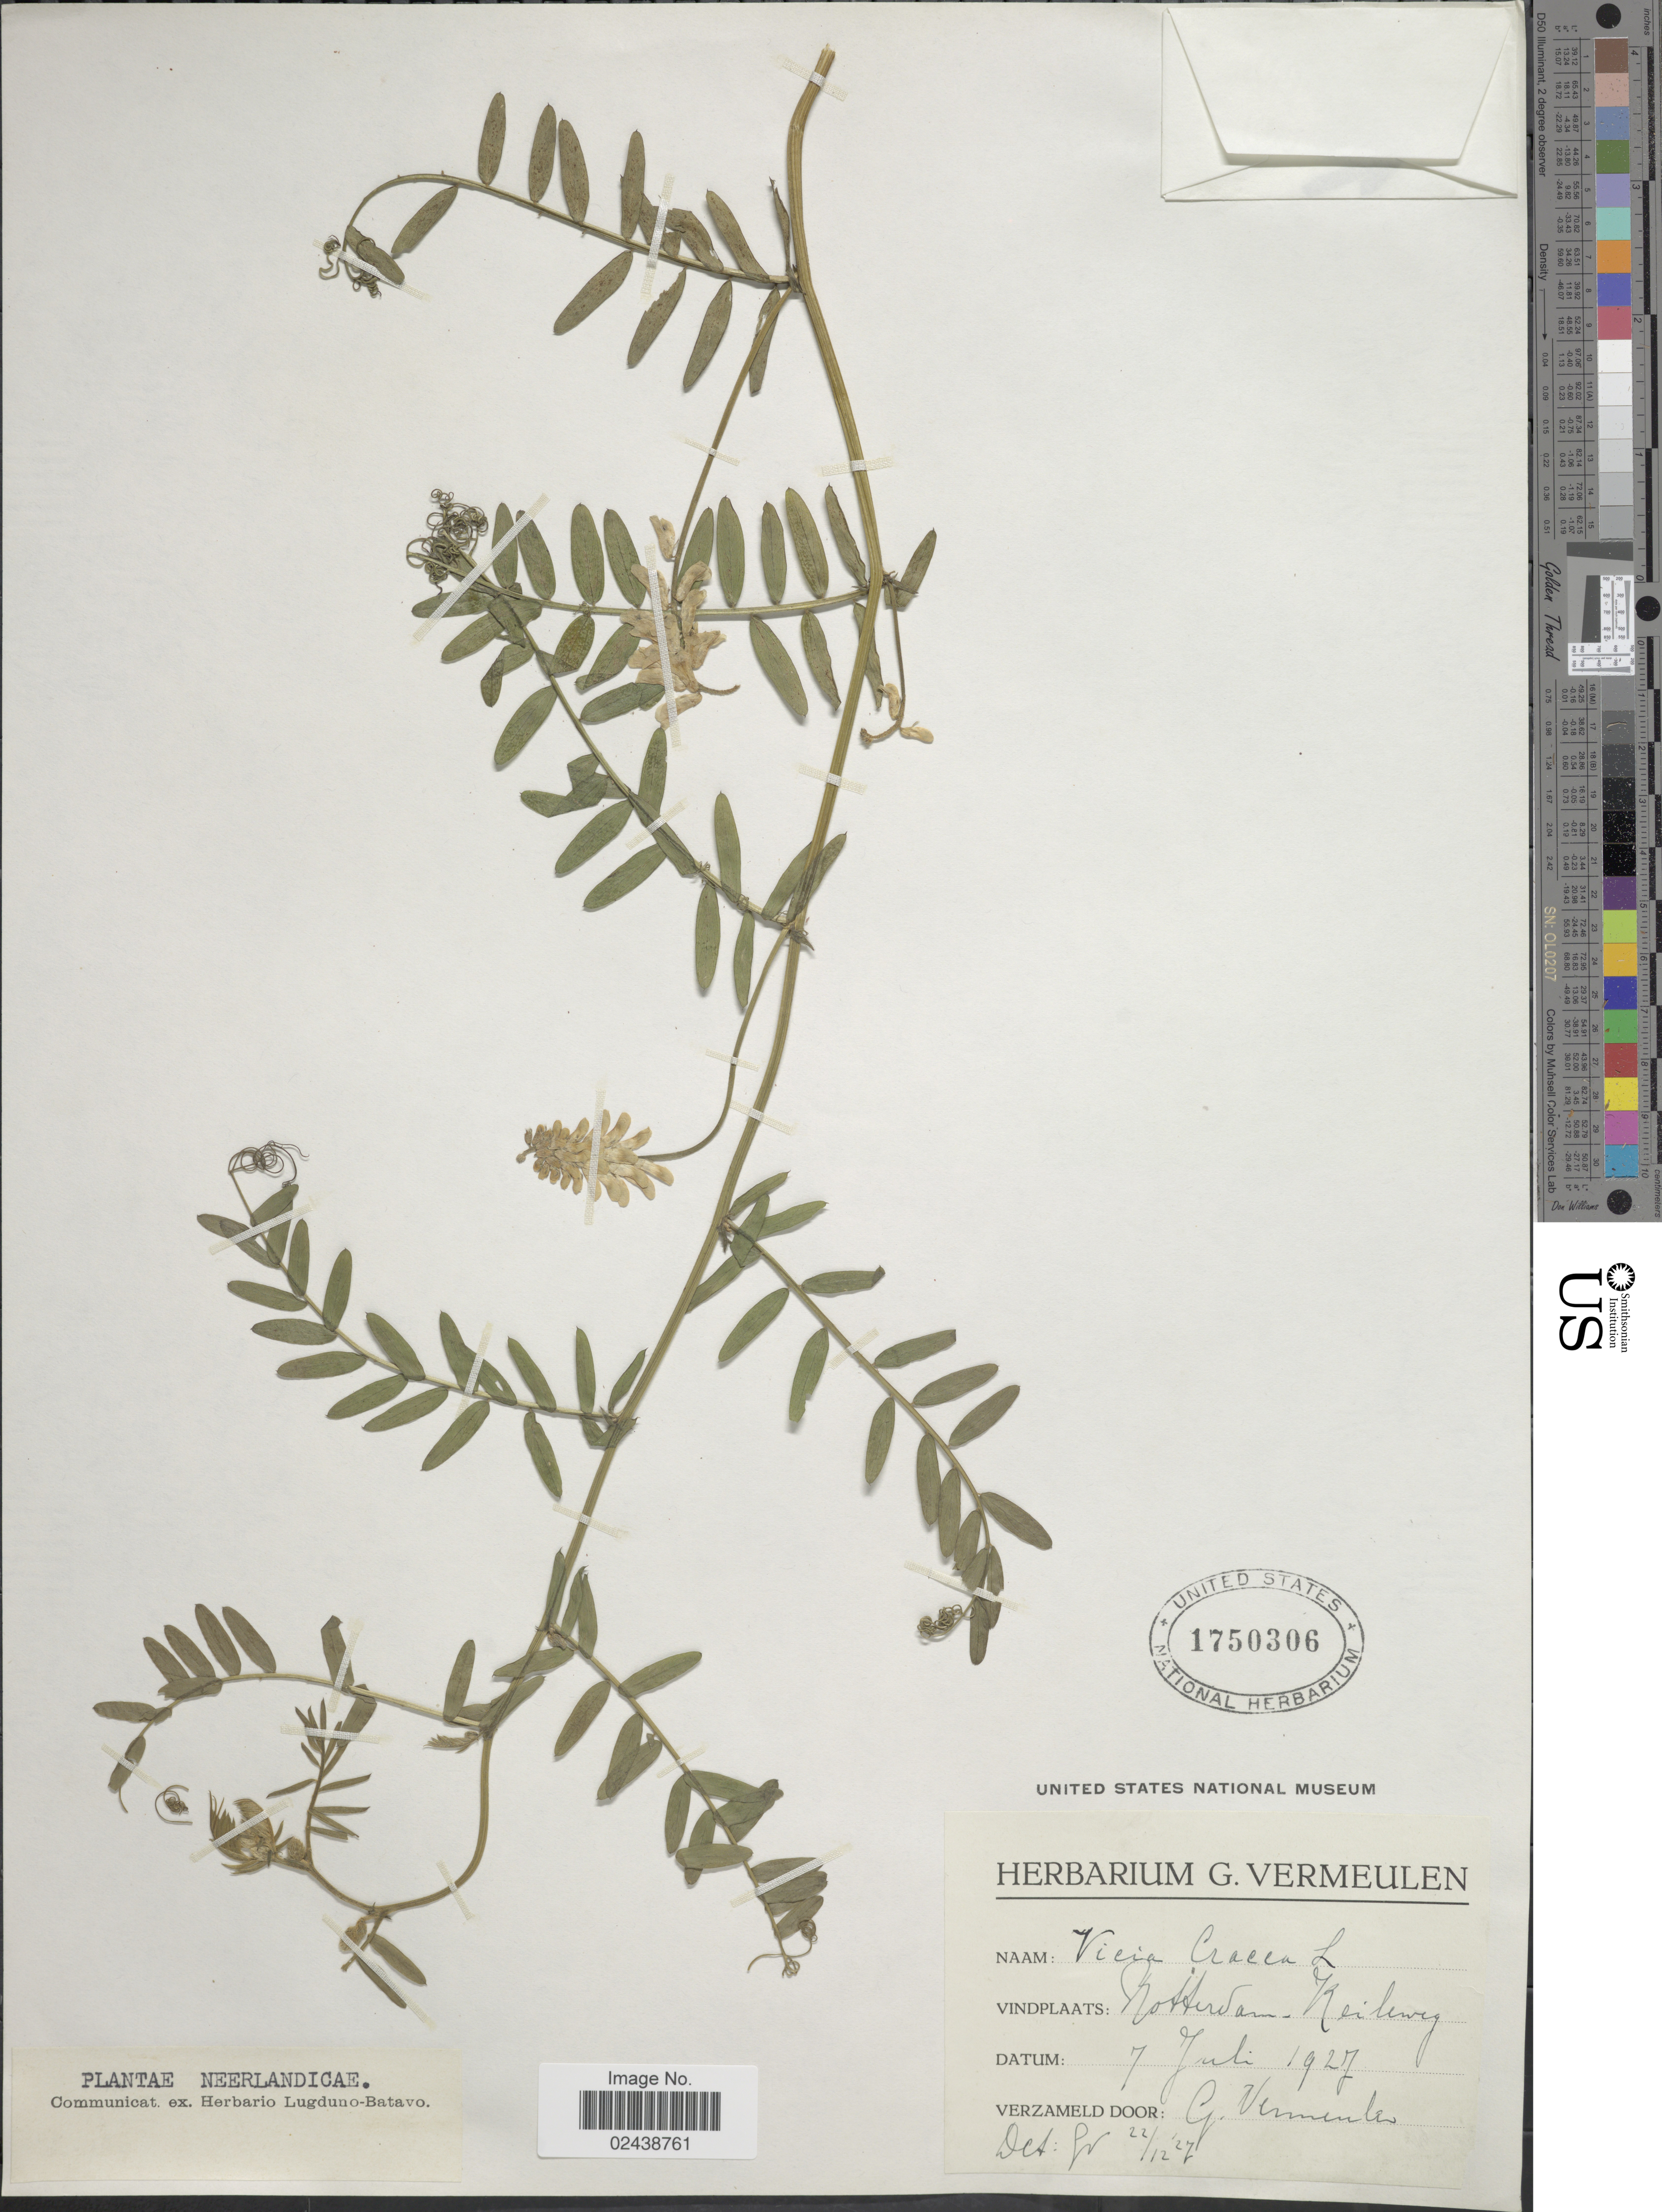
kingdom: Plantae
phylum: Tracheophyta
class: Magnoliopsida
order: Fabales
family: Fabaceae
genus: Vicia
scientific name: Vicia cracca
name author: L.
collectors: G. Vermenlen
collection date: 1927-07-07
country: Netherlands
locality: Rotterdam, Keileweg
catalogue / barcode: US 1750306